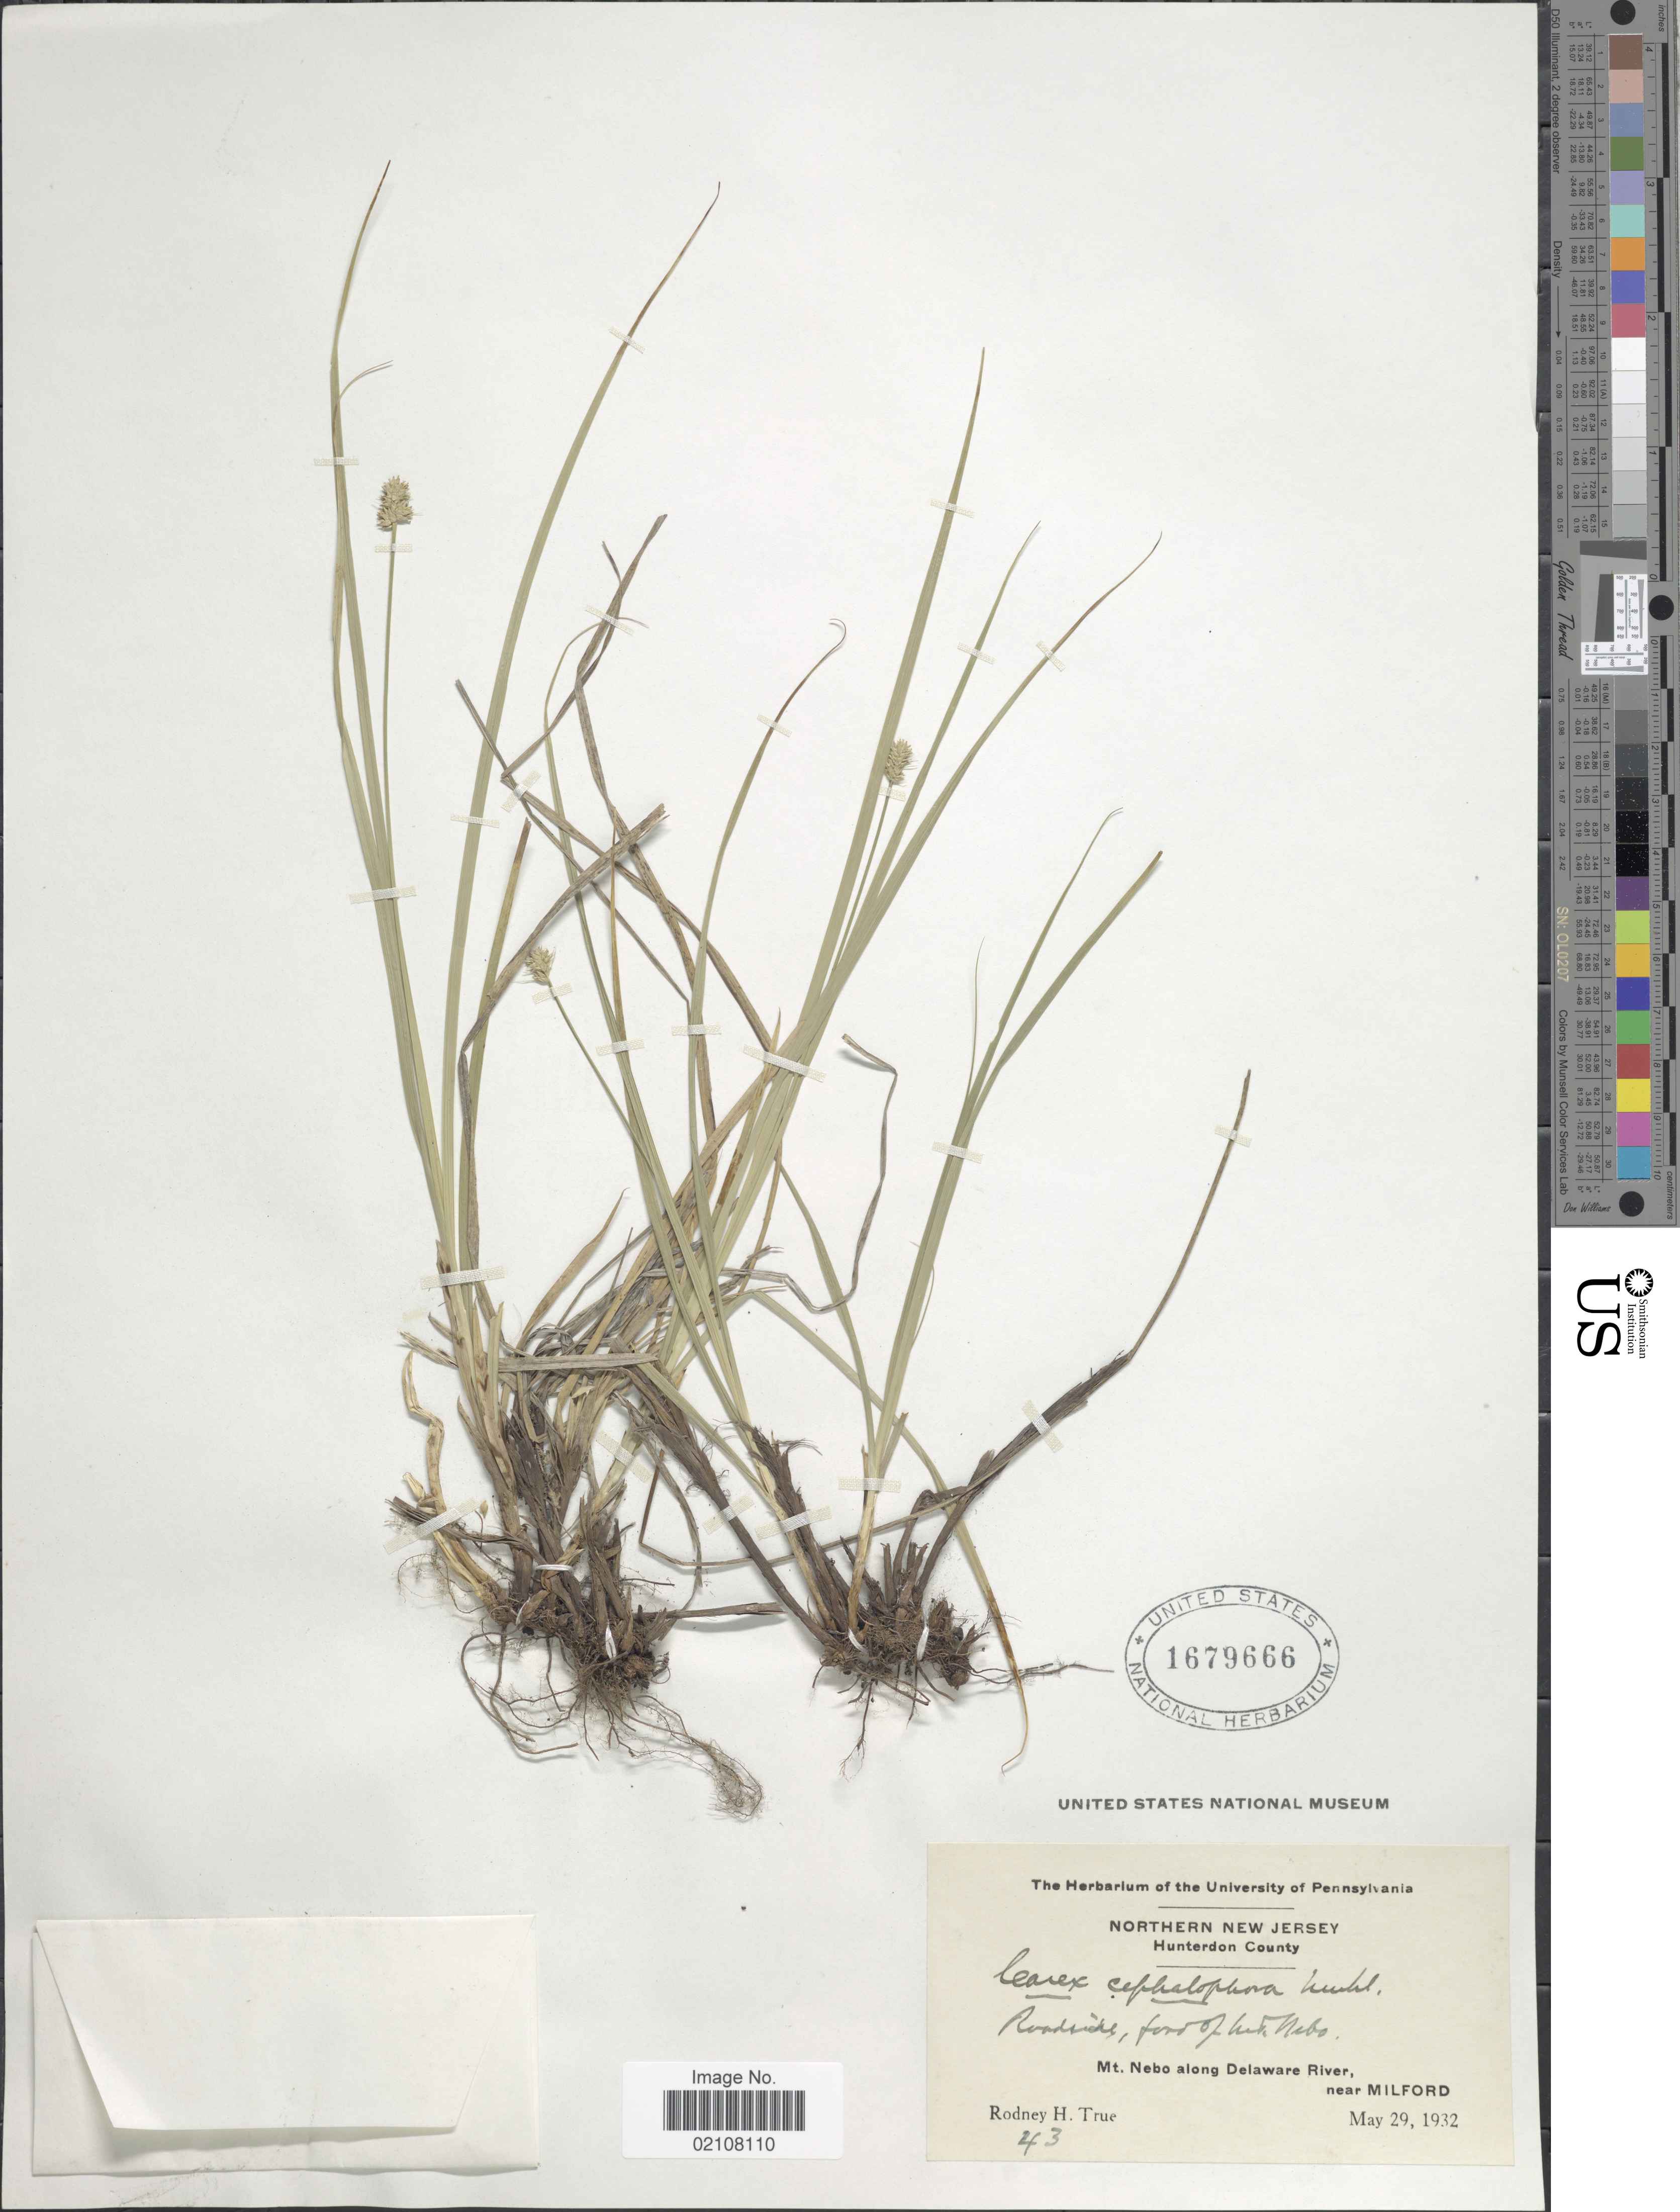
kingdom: Plantae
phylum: Tracheophyta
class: Liliopsida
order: Poales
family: Cyperaceae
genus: Carex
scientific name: Carex cephalophora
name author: Muhl. ex Willd.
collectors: R. H. True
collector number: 43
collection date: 1932-05-29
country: United States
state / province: New Jersey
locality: Northern New Jersey, Hunterdon County, roadside, ford of Kirk Nebo, Mt. Nebo along Delaware River, near Milford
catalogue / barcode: US 1679666